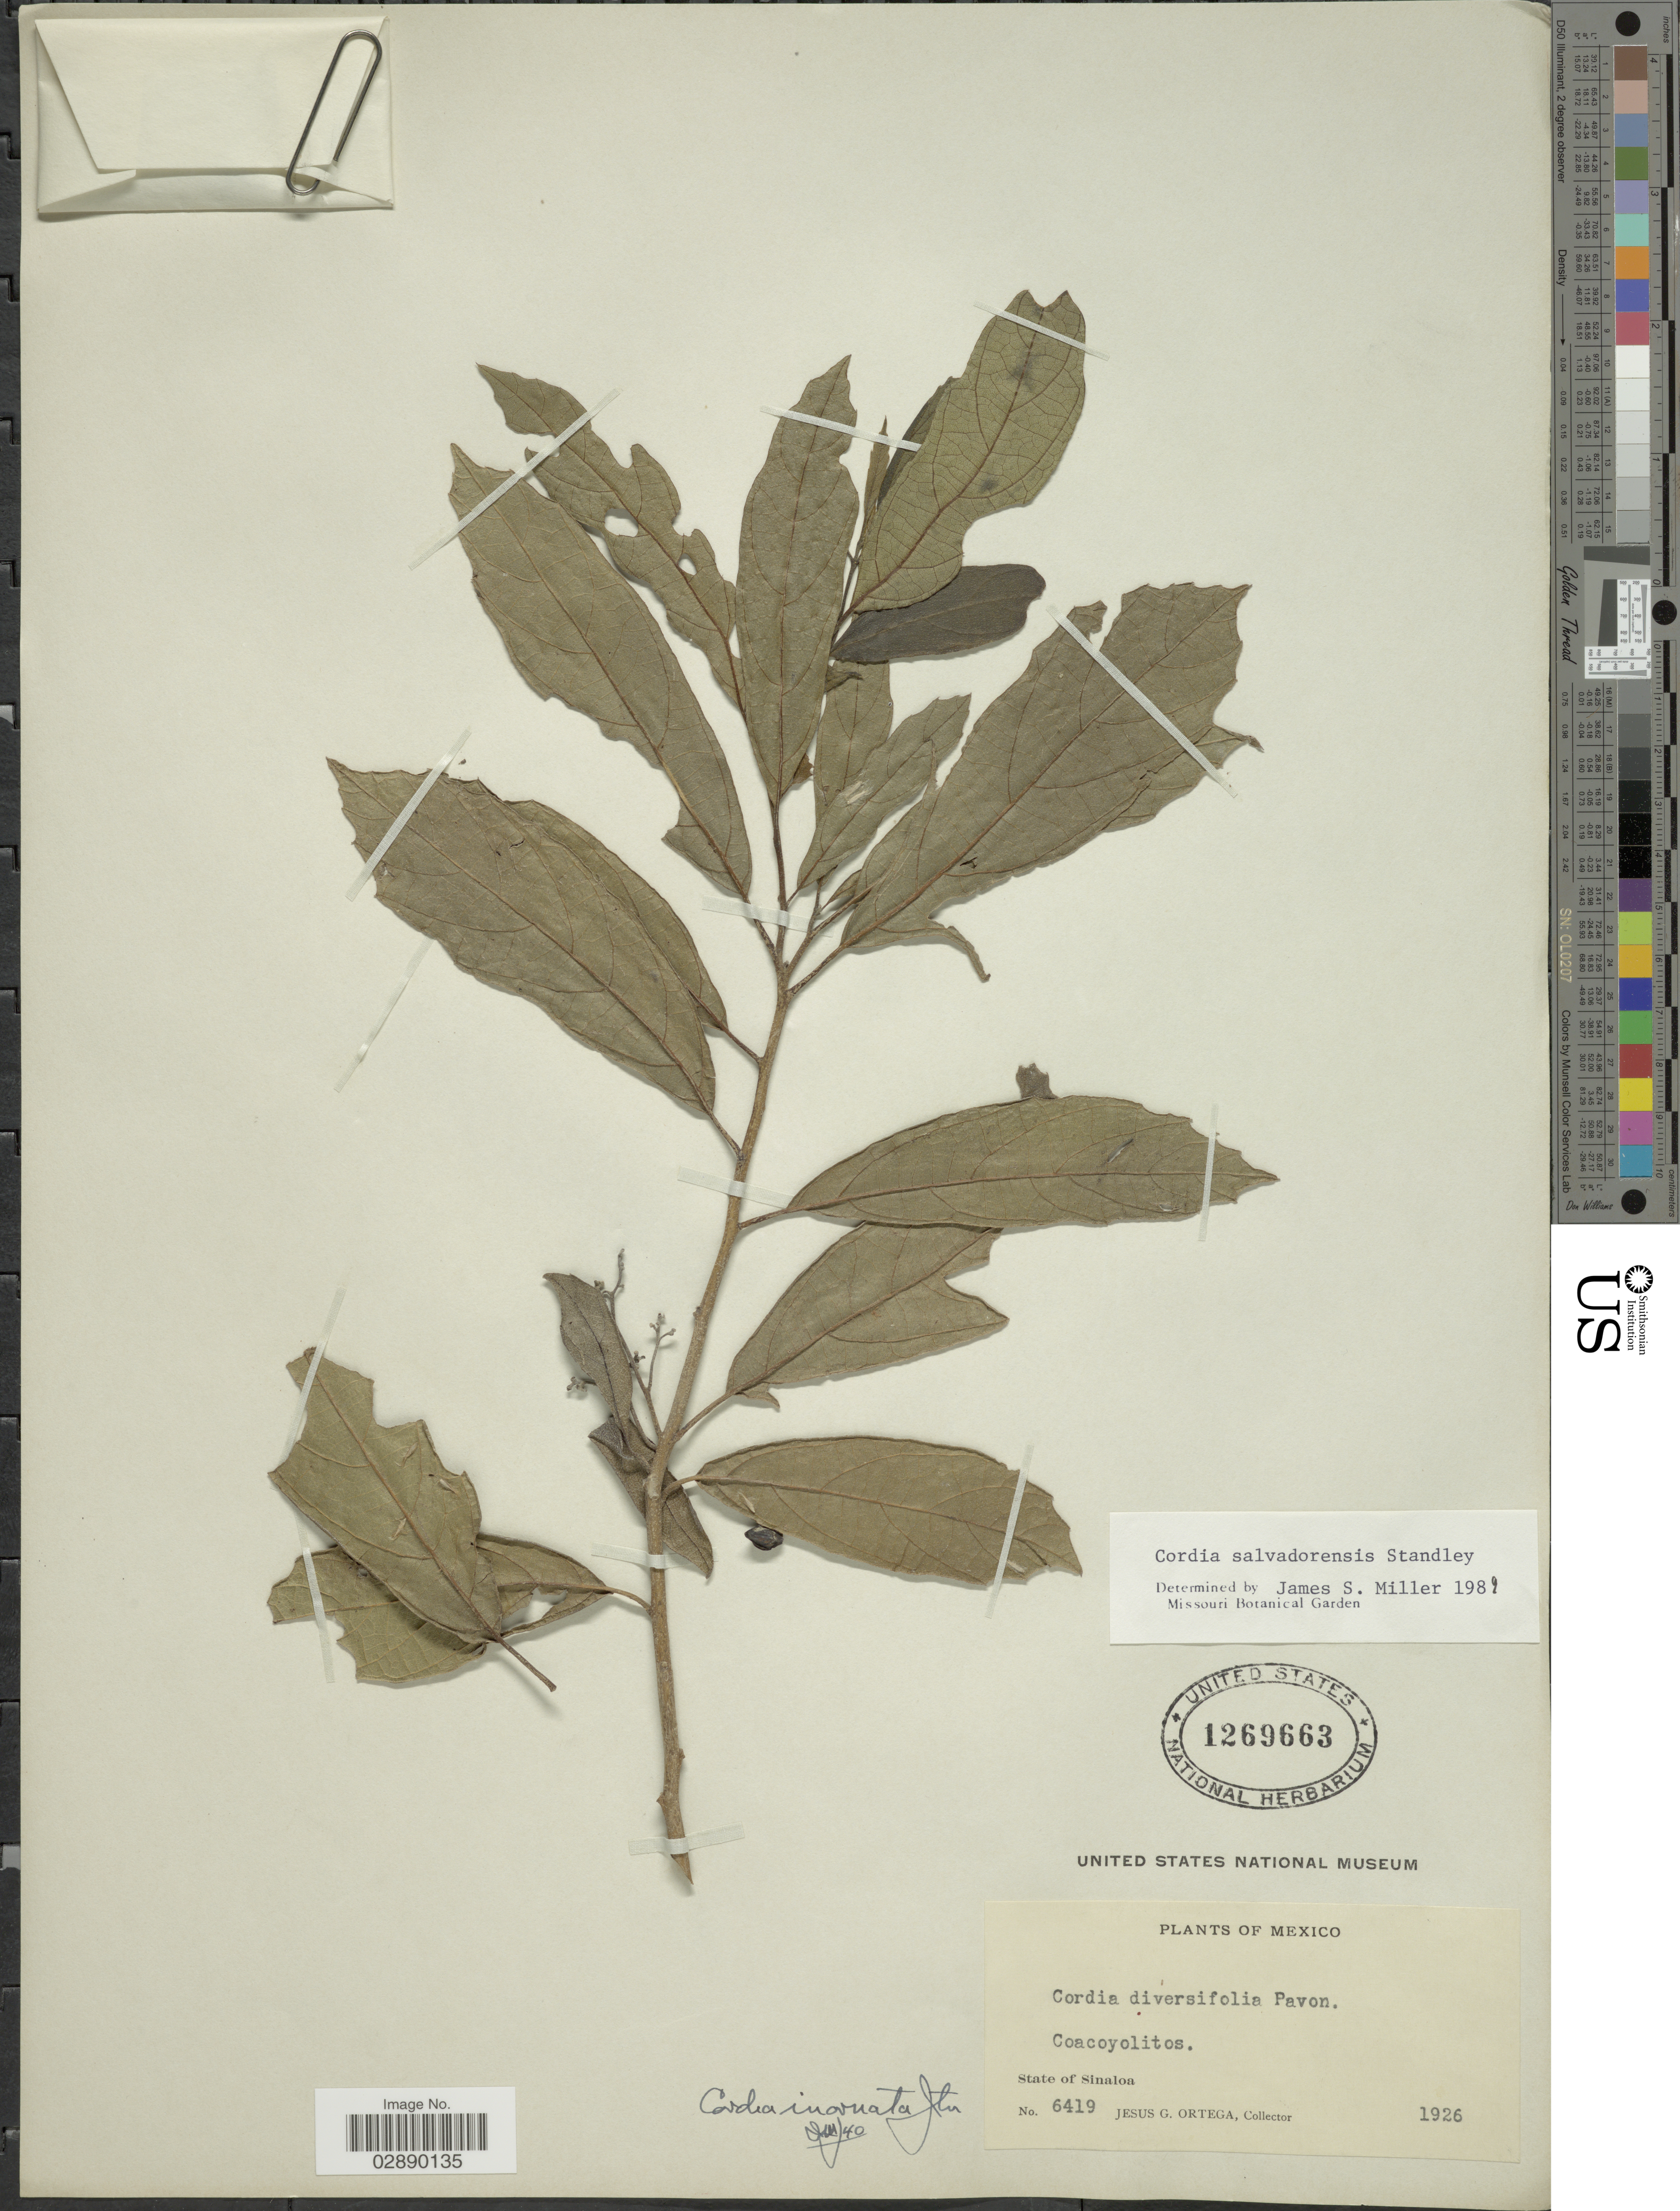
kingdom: Plantae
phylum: Tracheophyta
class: Magnoliopsida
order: Boraginales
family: Cordiaceae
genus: Cordia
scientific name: Cordia salvadorensis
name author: Standl.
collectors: J. Ortega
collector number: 6419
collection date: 1926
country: Mexico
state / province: Sinaloa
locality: Coacoyolitos.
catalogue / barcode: US 1269663